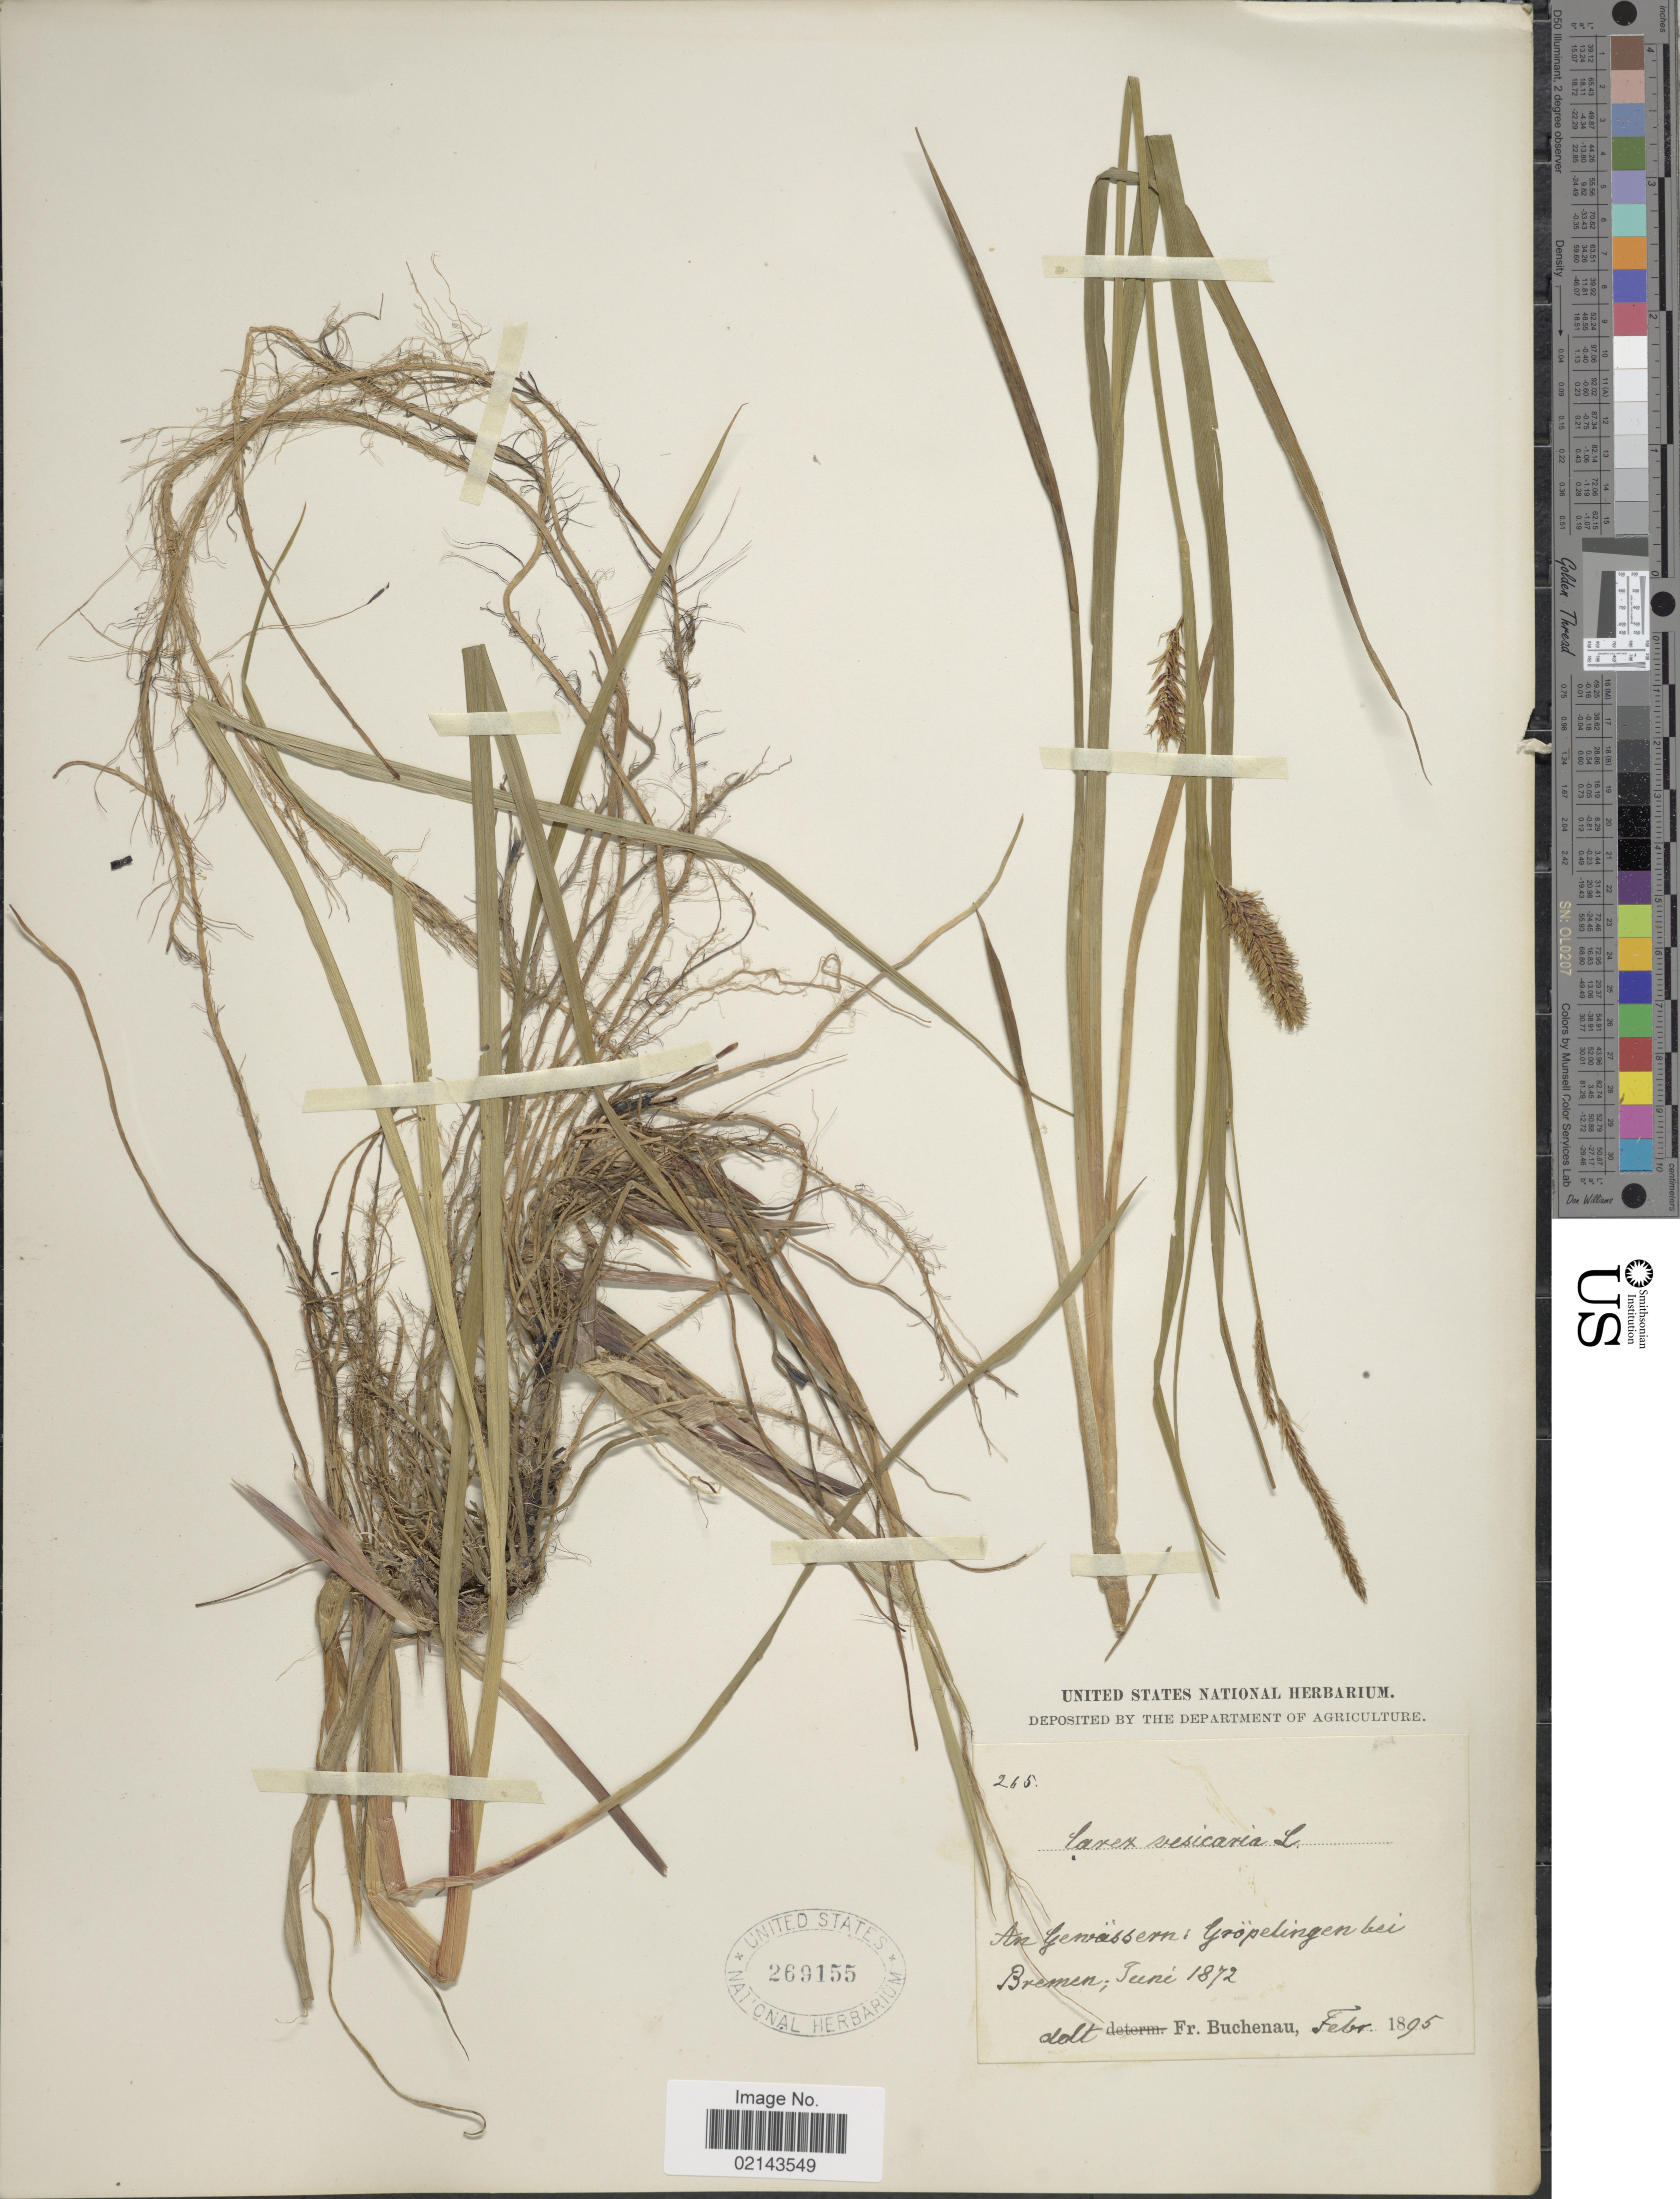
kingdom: Plantae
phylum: Tracheophyta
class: Liliopsida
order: Poales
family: Cyperaceae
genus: Carex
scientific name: Carex vesicaria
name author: L.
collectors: F. Buchenau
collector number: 265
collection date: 1872-06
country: Germany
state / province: Bremen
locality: An Gewässen: Gröpelingen bei Bremen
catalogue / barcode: US 269155